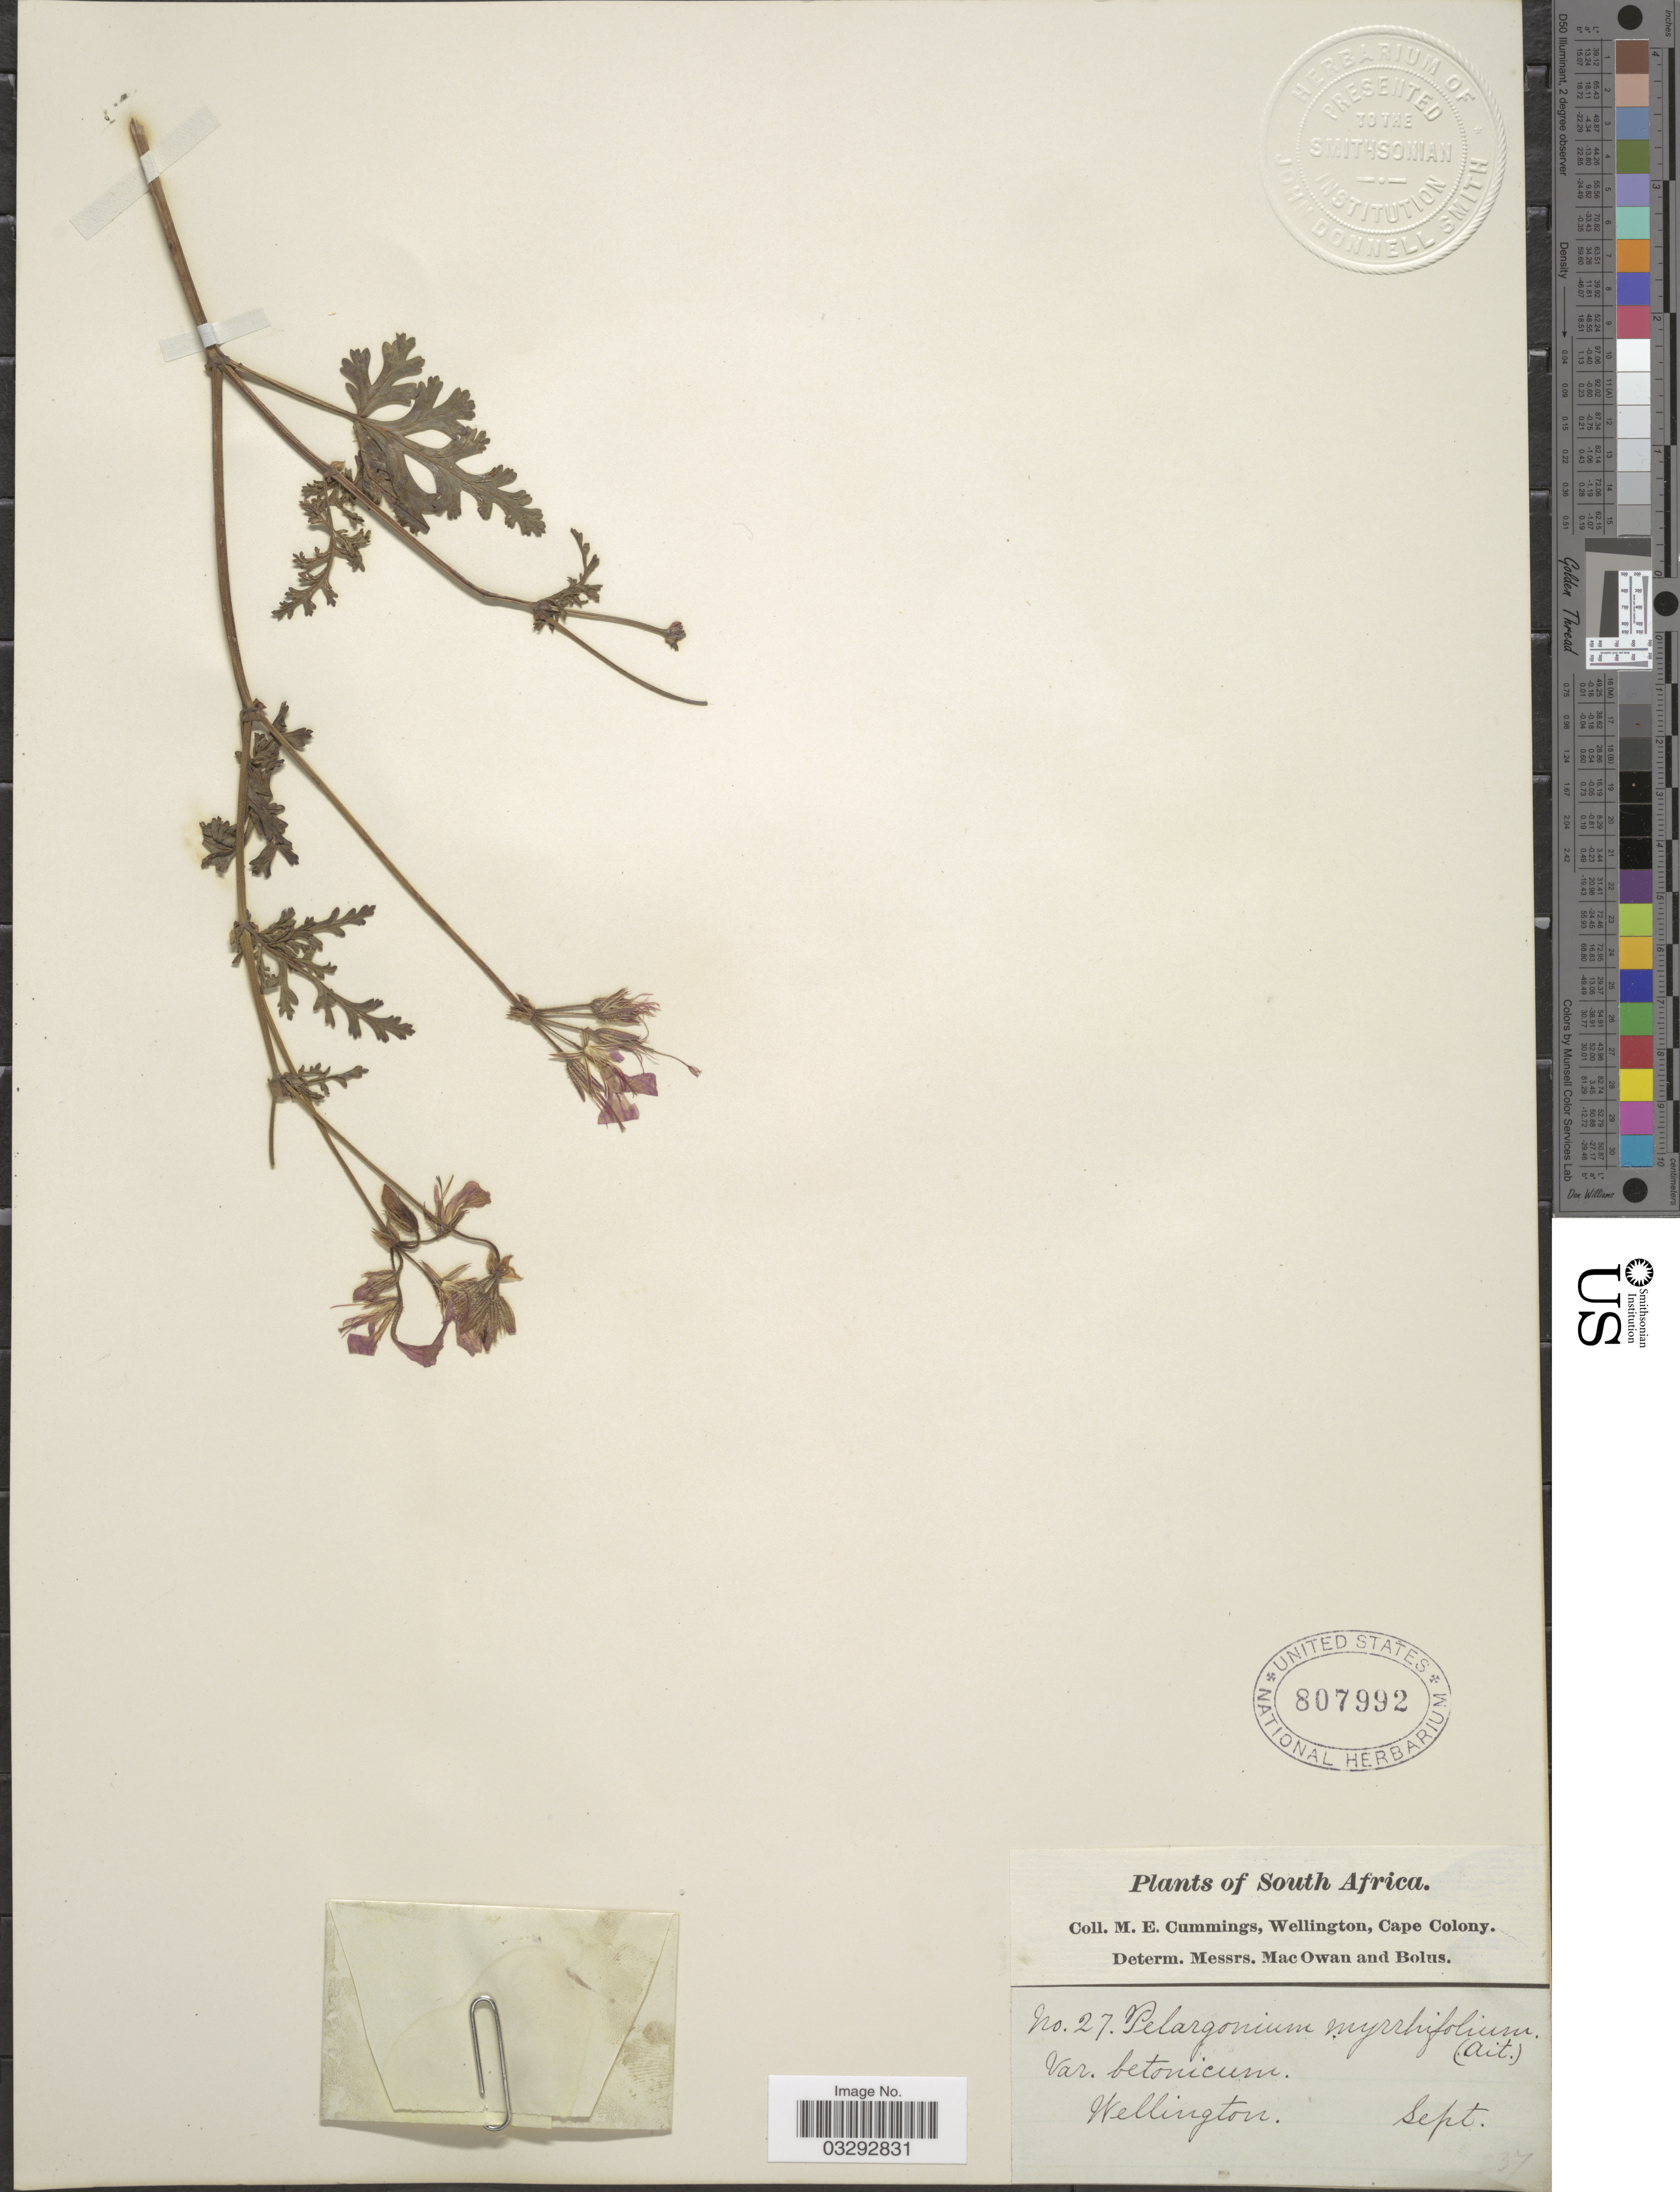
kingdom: Plantae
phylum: Tracheophyta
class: Magnoliopsida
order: Geraniales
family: Geraniaceae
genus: Pelargonium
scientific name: Pelargonium myrrhifolium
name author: L'Hér.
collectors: M. E. Cummings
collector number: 27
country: South Africa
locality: Wellington.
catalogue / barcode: US 807992